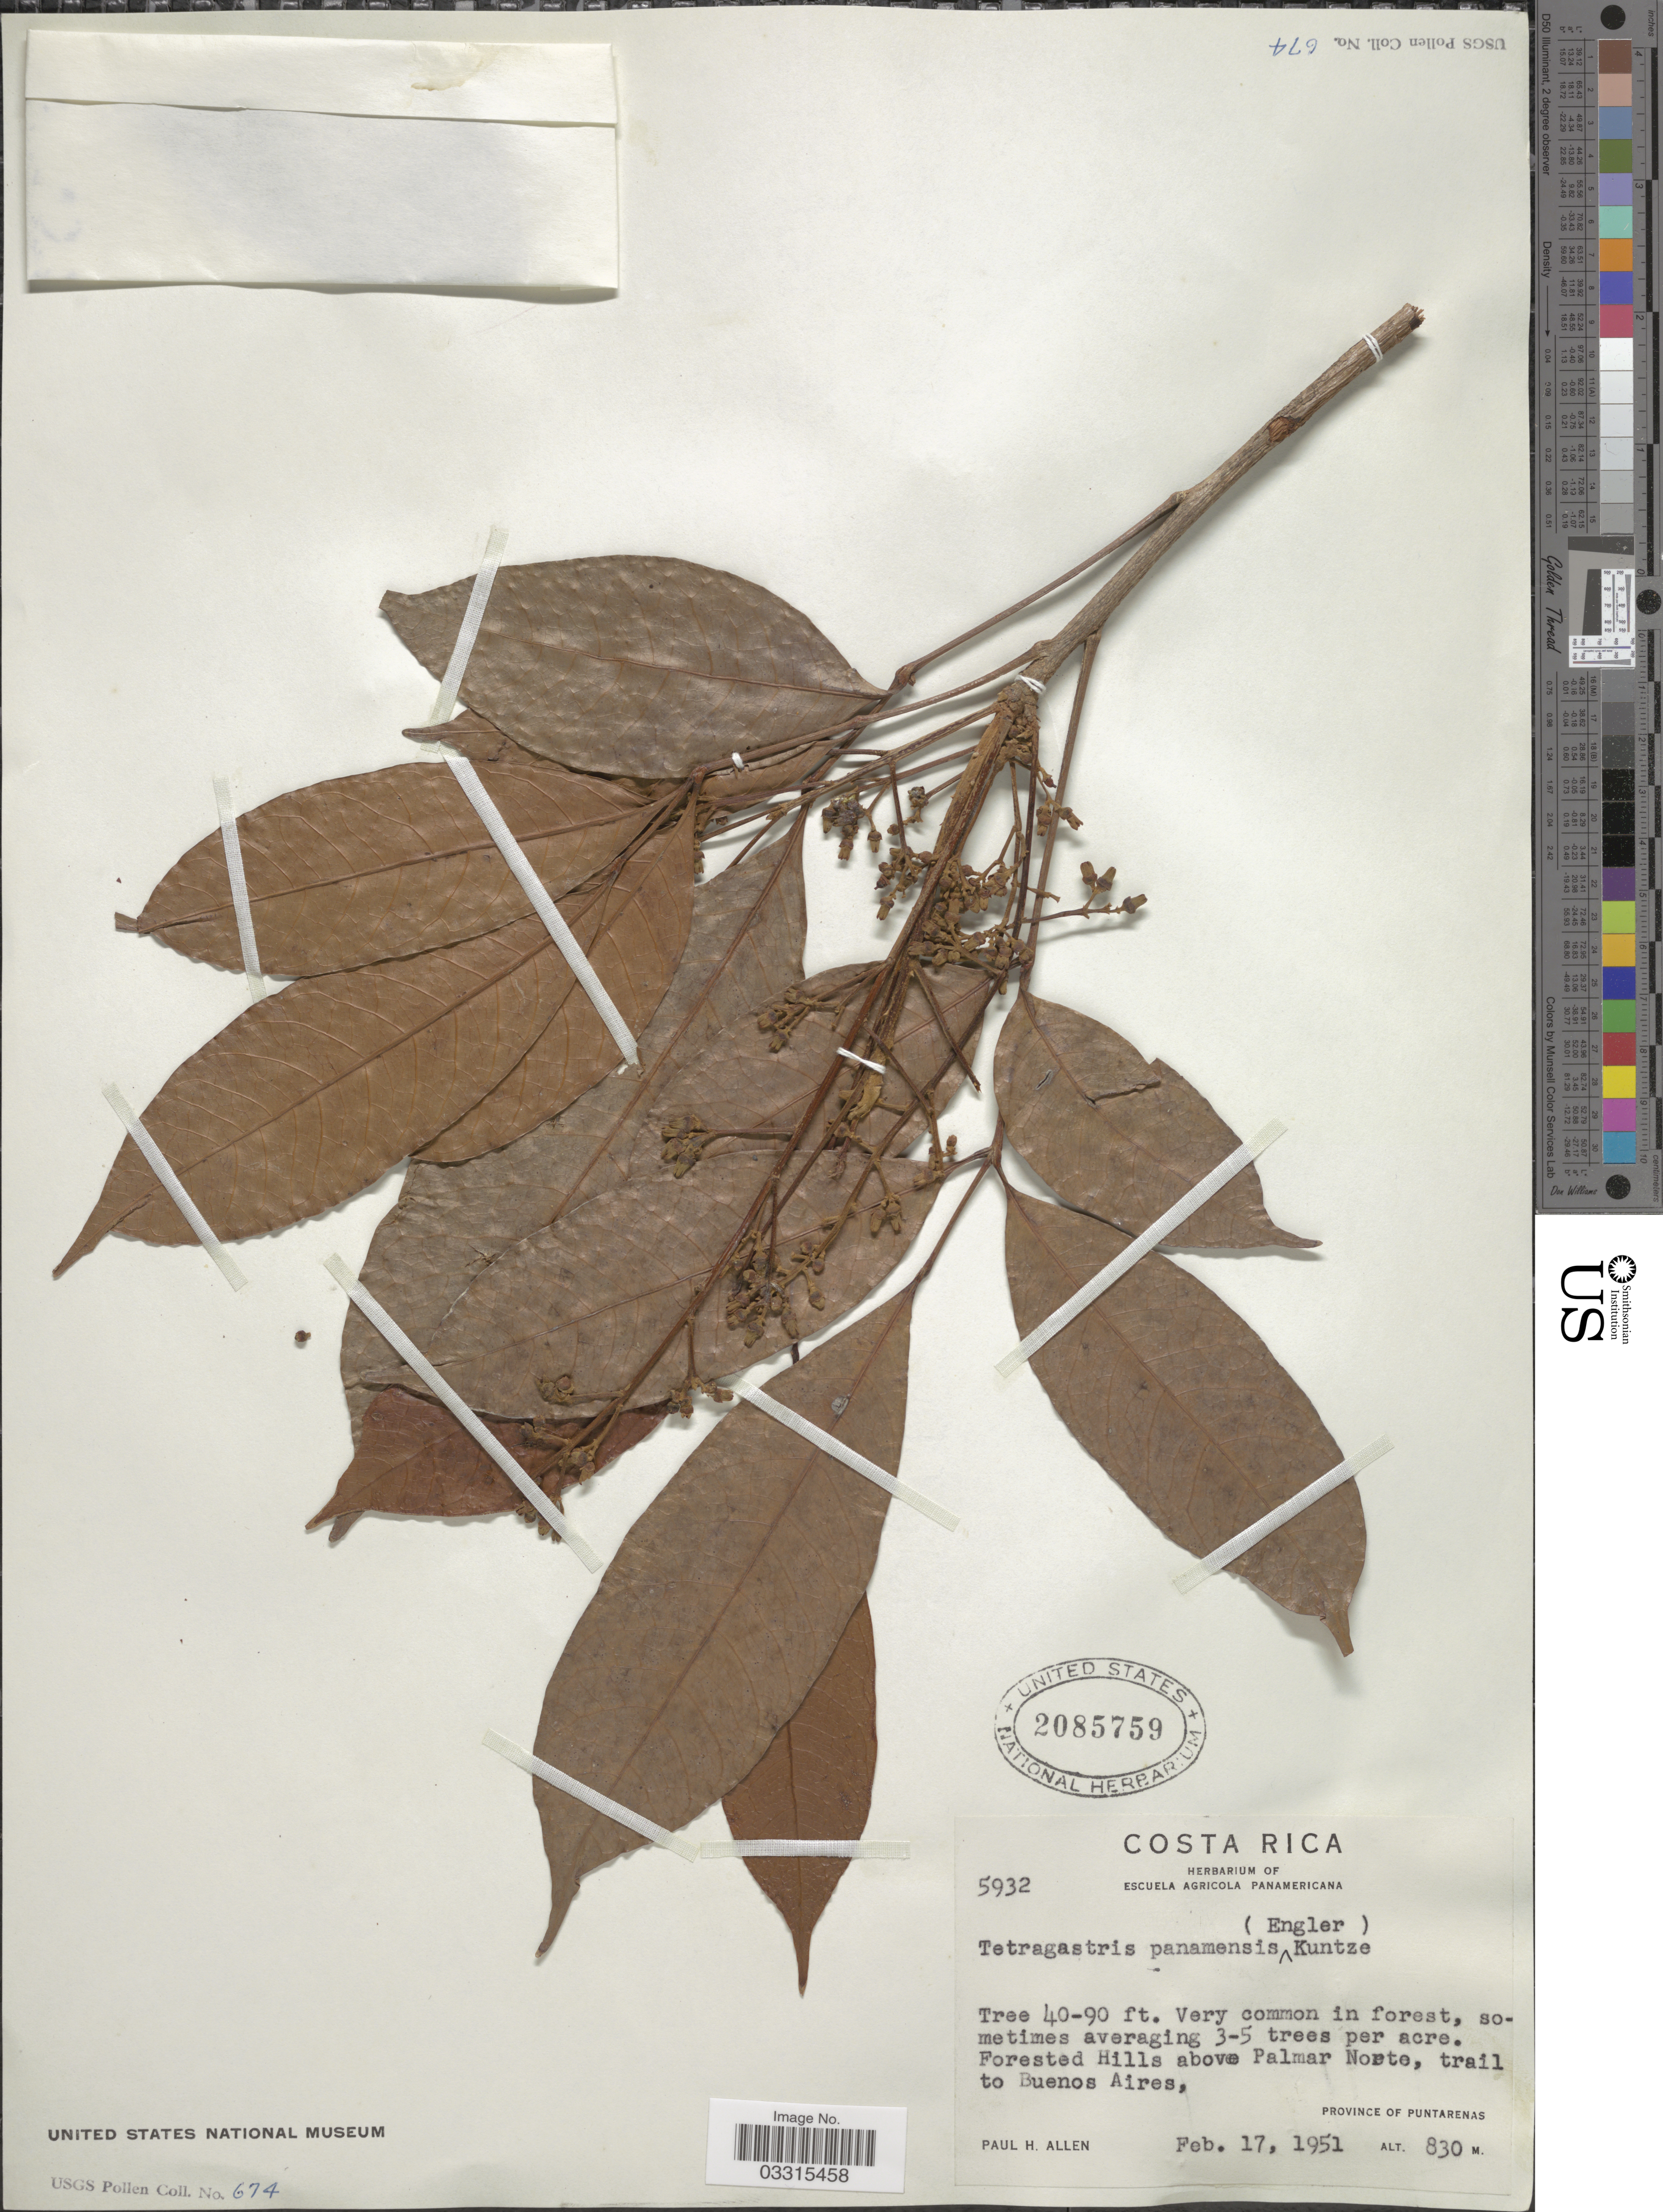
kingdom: Plantae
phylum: Tracheophyta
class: Magnoliopsida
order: Sapindales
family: Burseraceae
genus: Protium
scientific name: Protium stevensonii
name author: (Standl.) Daly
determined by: Daly, Douglas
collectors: P. H. Allen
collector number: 5932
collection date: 1951-02-17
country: Costa Rica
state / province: Puntarenas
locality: Forested Hills above Palmar Norte, trail to Buenos Aires.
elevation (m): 830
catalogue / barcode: US 2085759